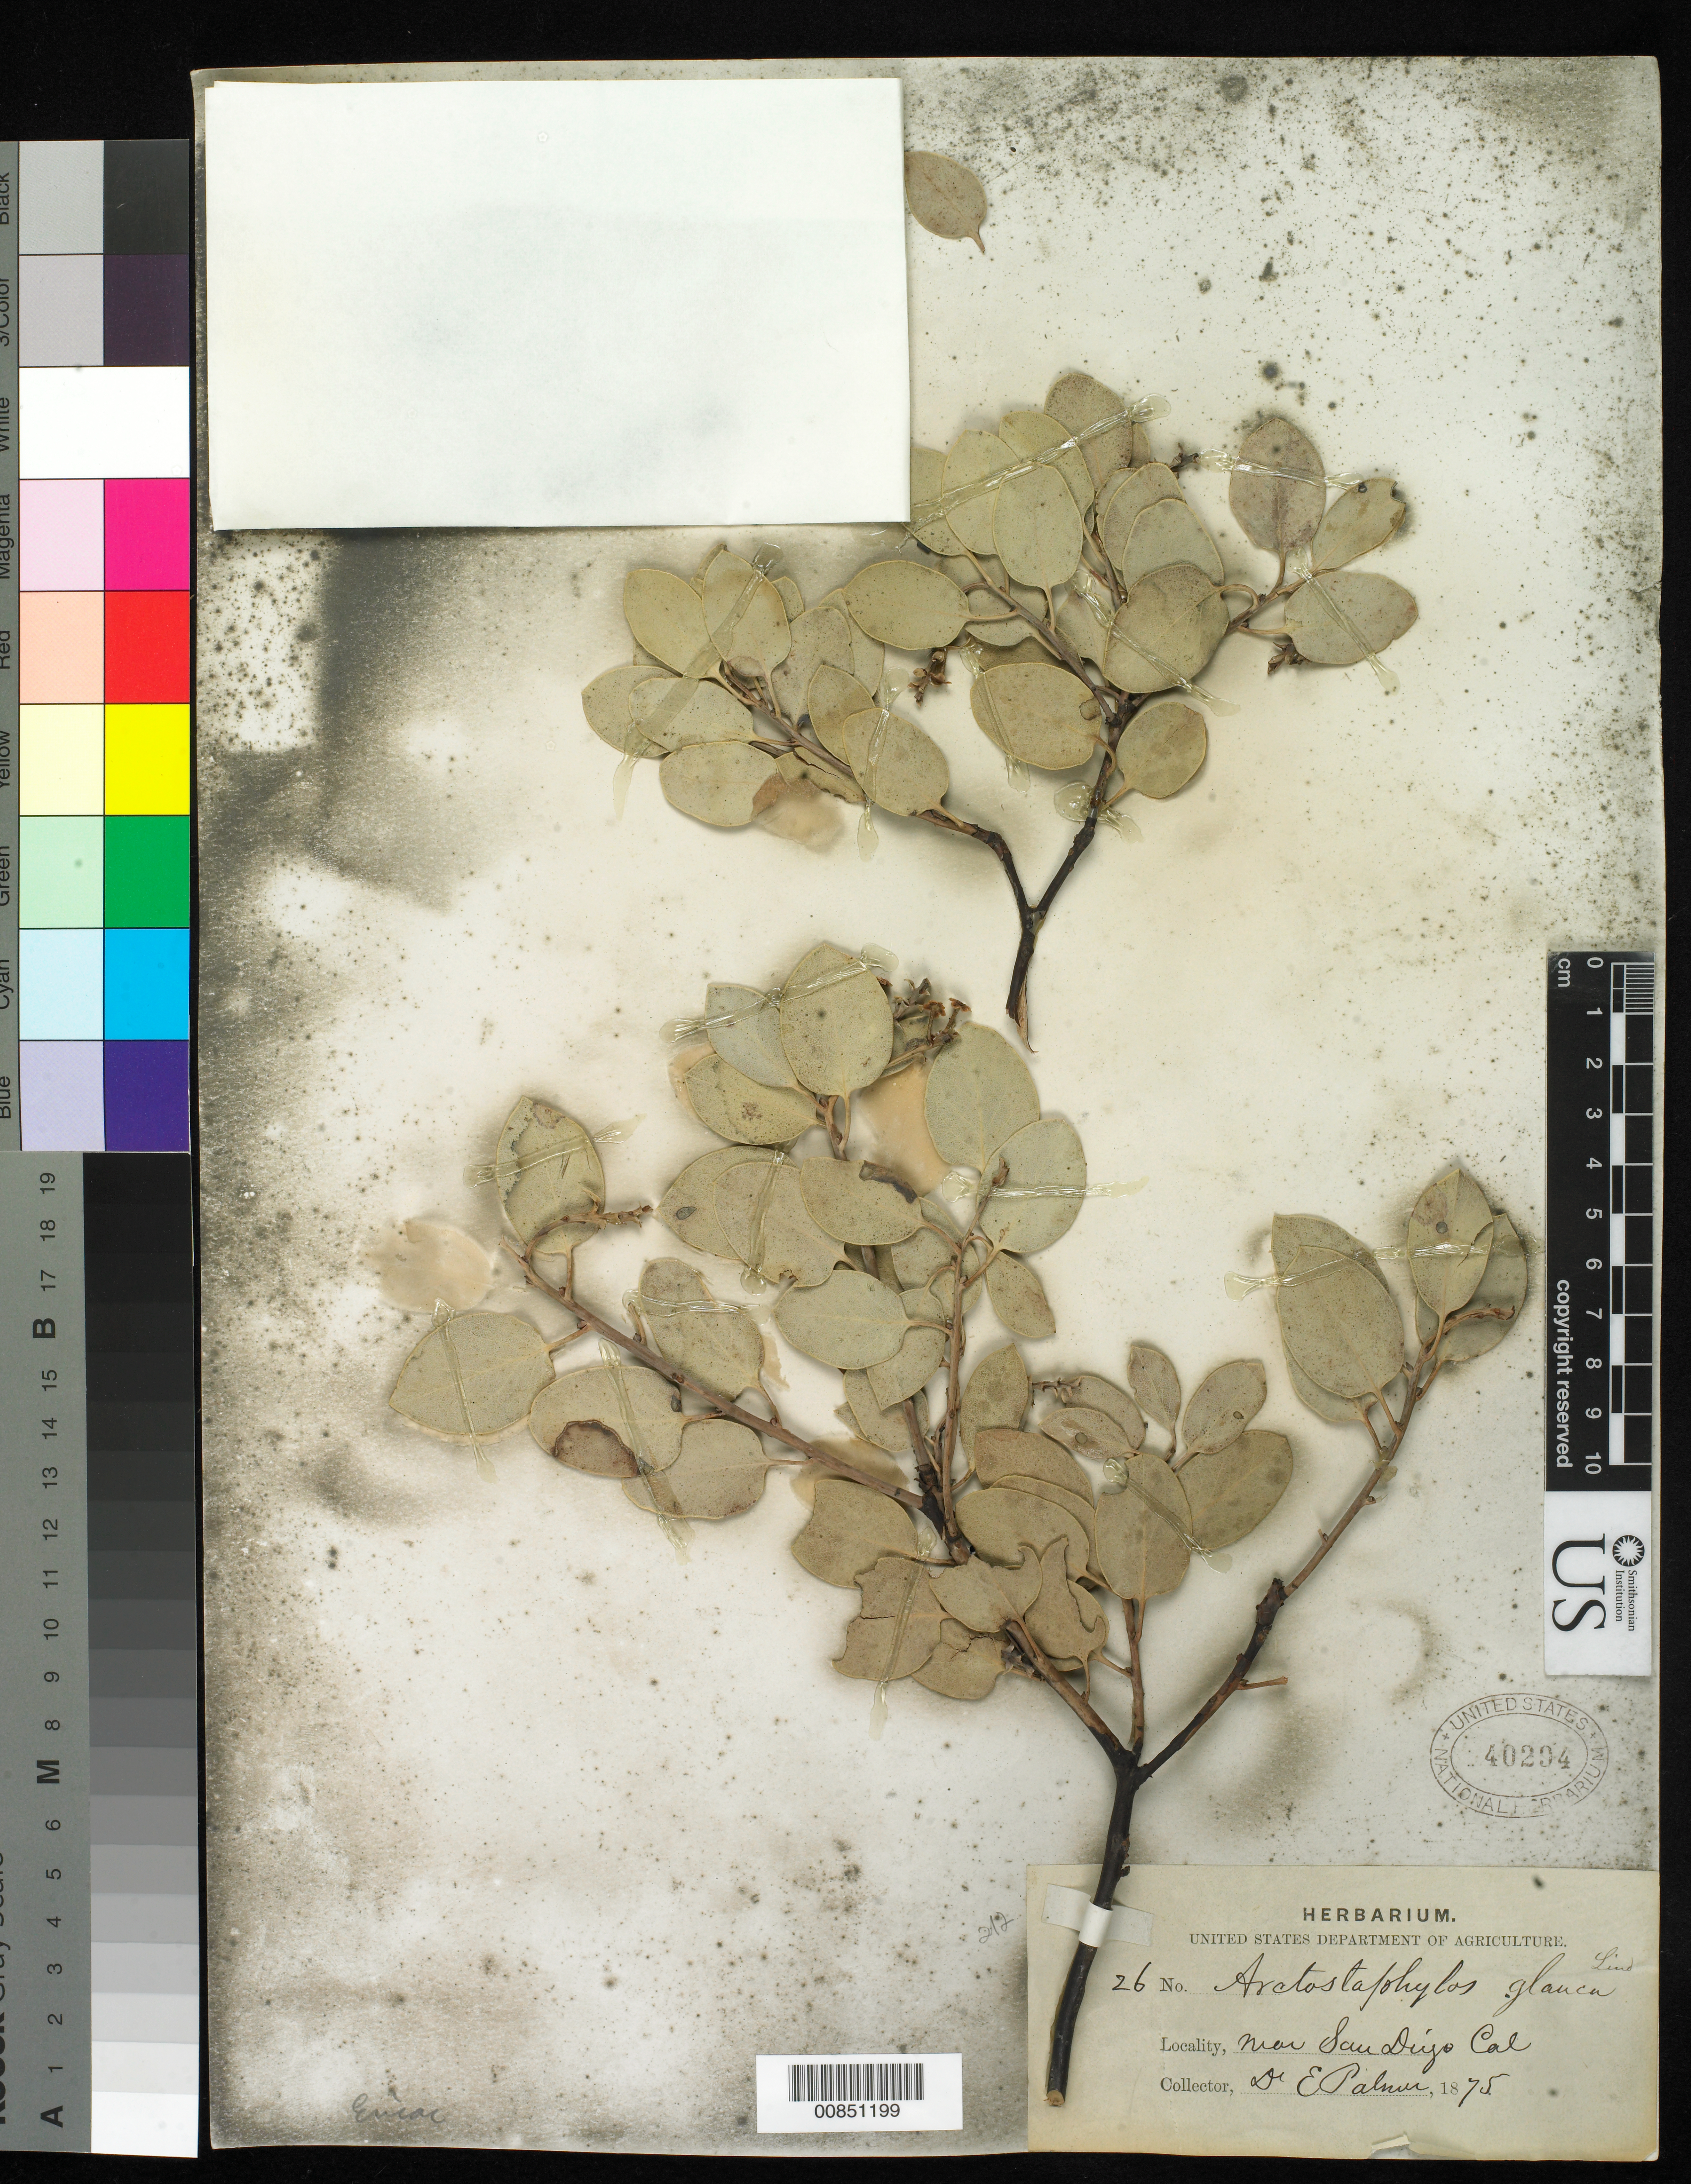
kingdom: Plantae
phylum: Tracheophyta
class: Magnoliopsida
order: Ericales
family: Ericaceae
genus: Arctostaphylos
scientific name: Arctostaphylos glauca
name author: Lindl.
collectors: E. Palmer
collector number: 26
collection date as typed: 1875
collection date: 1875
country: United States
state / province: California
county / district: San Diego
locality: Near San Diego, California.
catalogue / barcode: US 40294